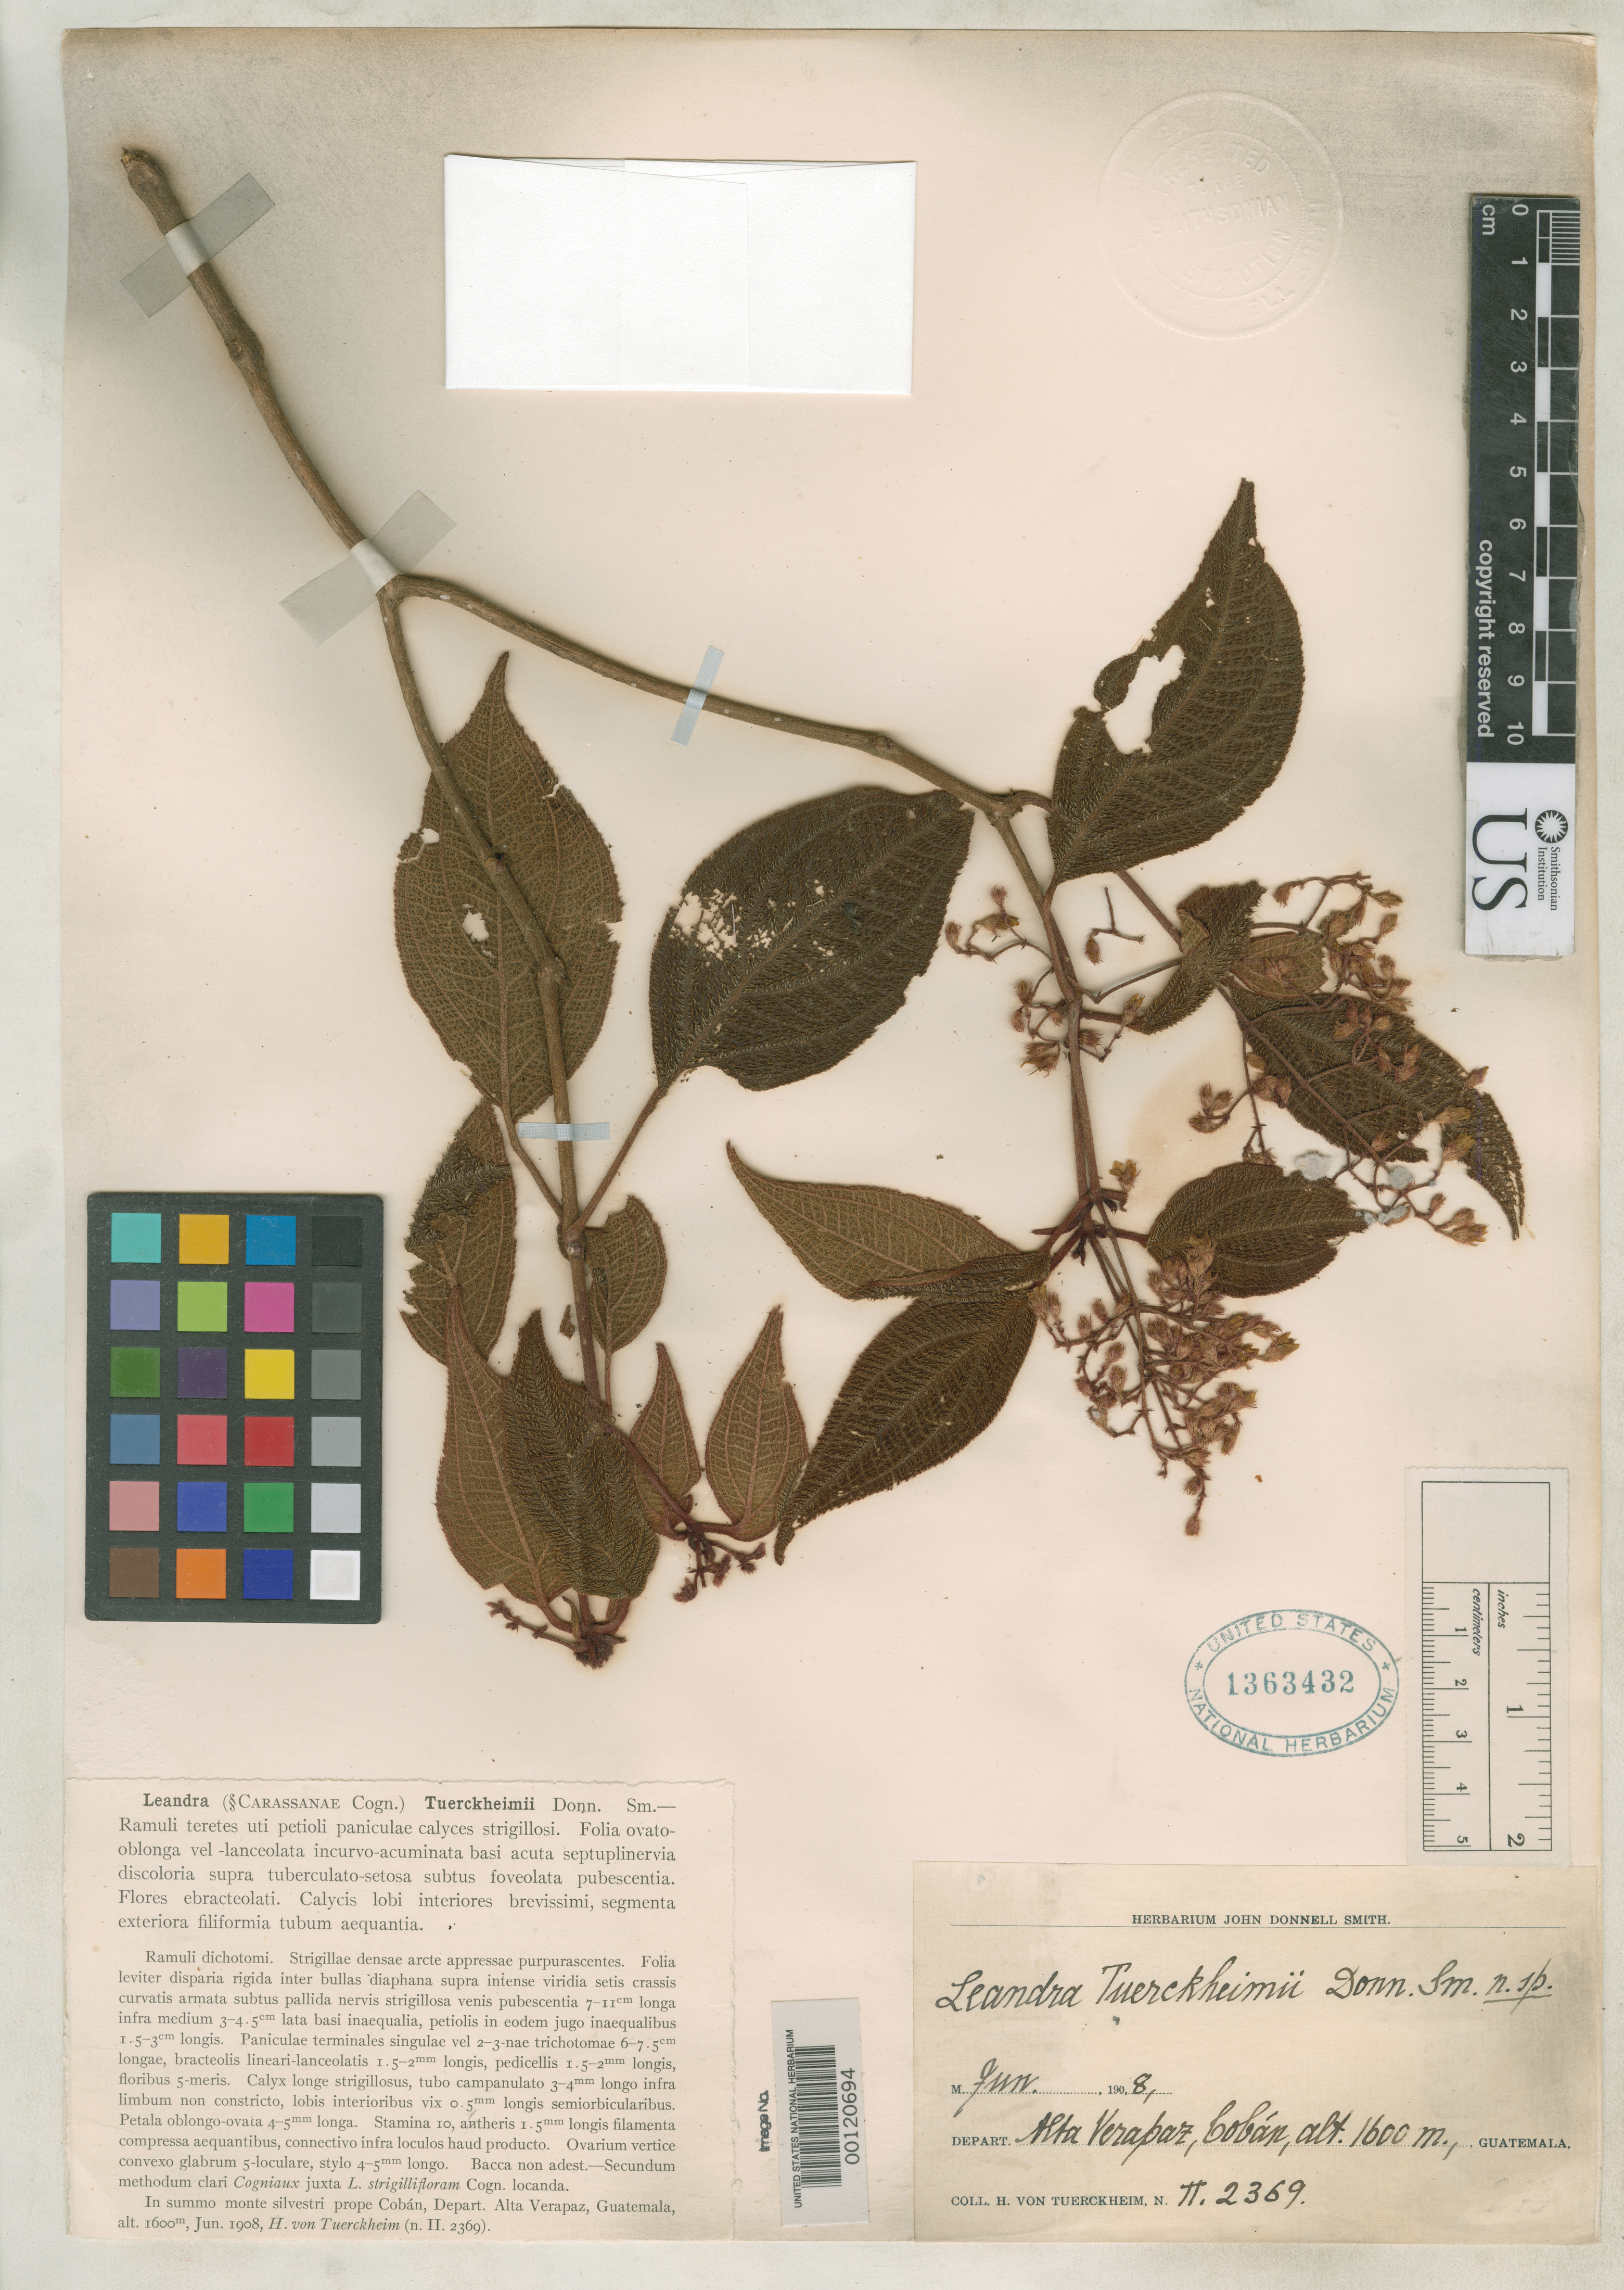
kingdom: Plantae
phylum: Tracheophyta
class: Magnoliopsida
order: Myrtales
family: Melastomataceae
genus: Leandra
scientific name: Leandra tuerckheimii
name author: Donn. Sm.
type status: Type Collection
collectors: H. von Türckheim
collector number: II 2369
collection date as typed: Jun 1908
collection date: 1908-06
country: Guatemala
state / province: Alta Verapaz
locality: Cobán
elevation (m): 1600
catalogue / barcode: US 1363432